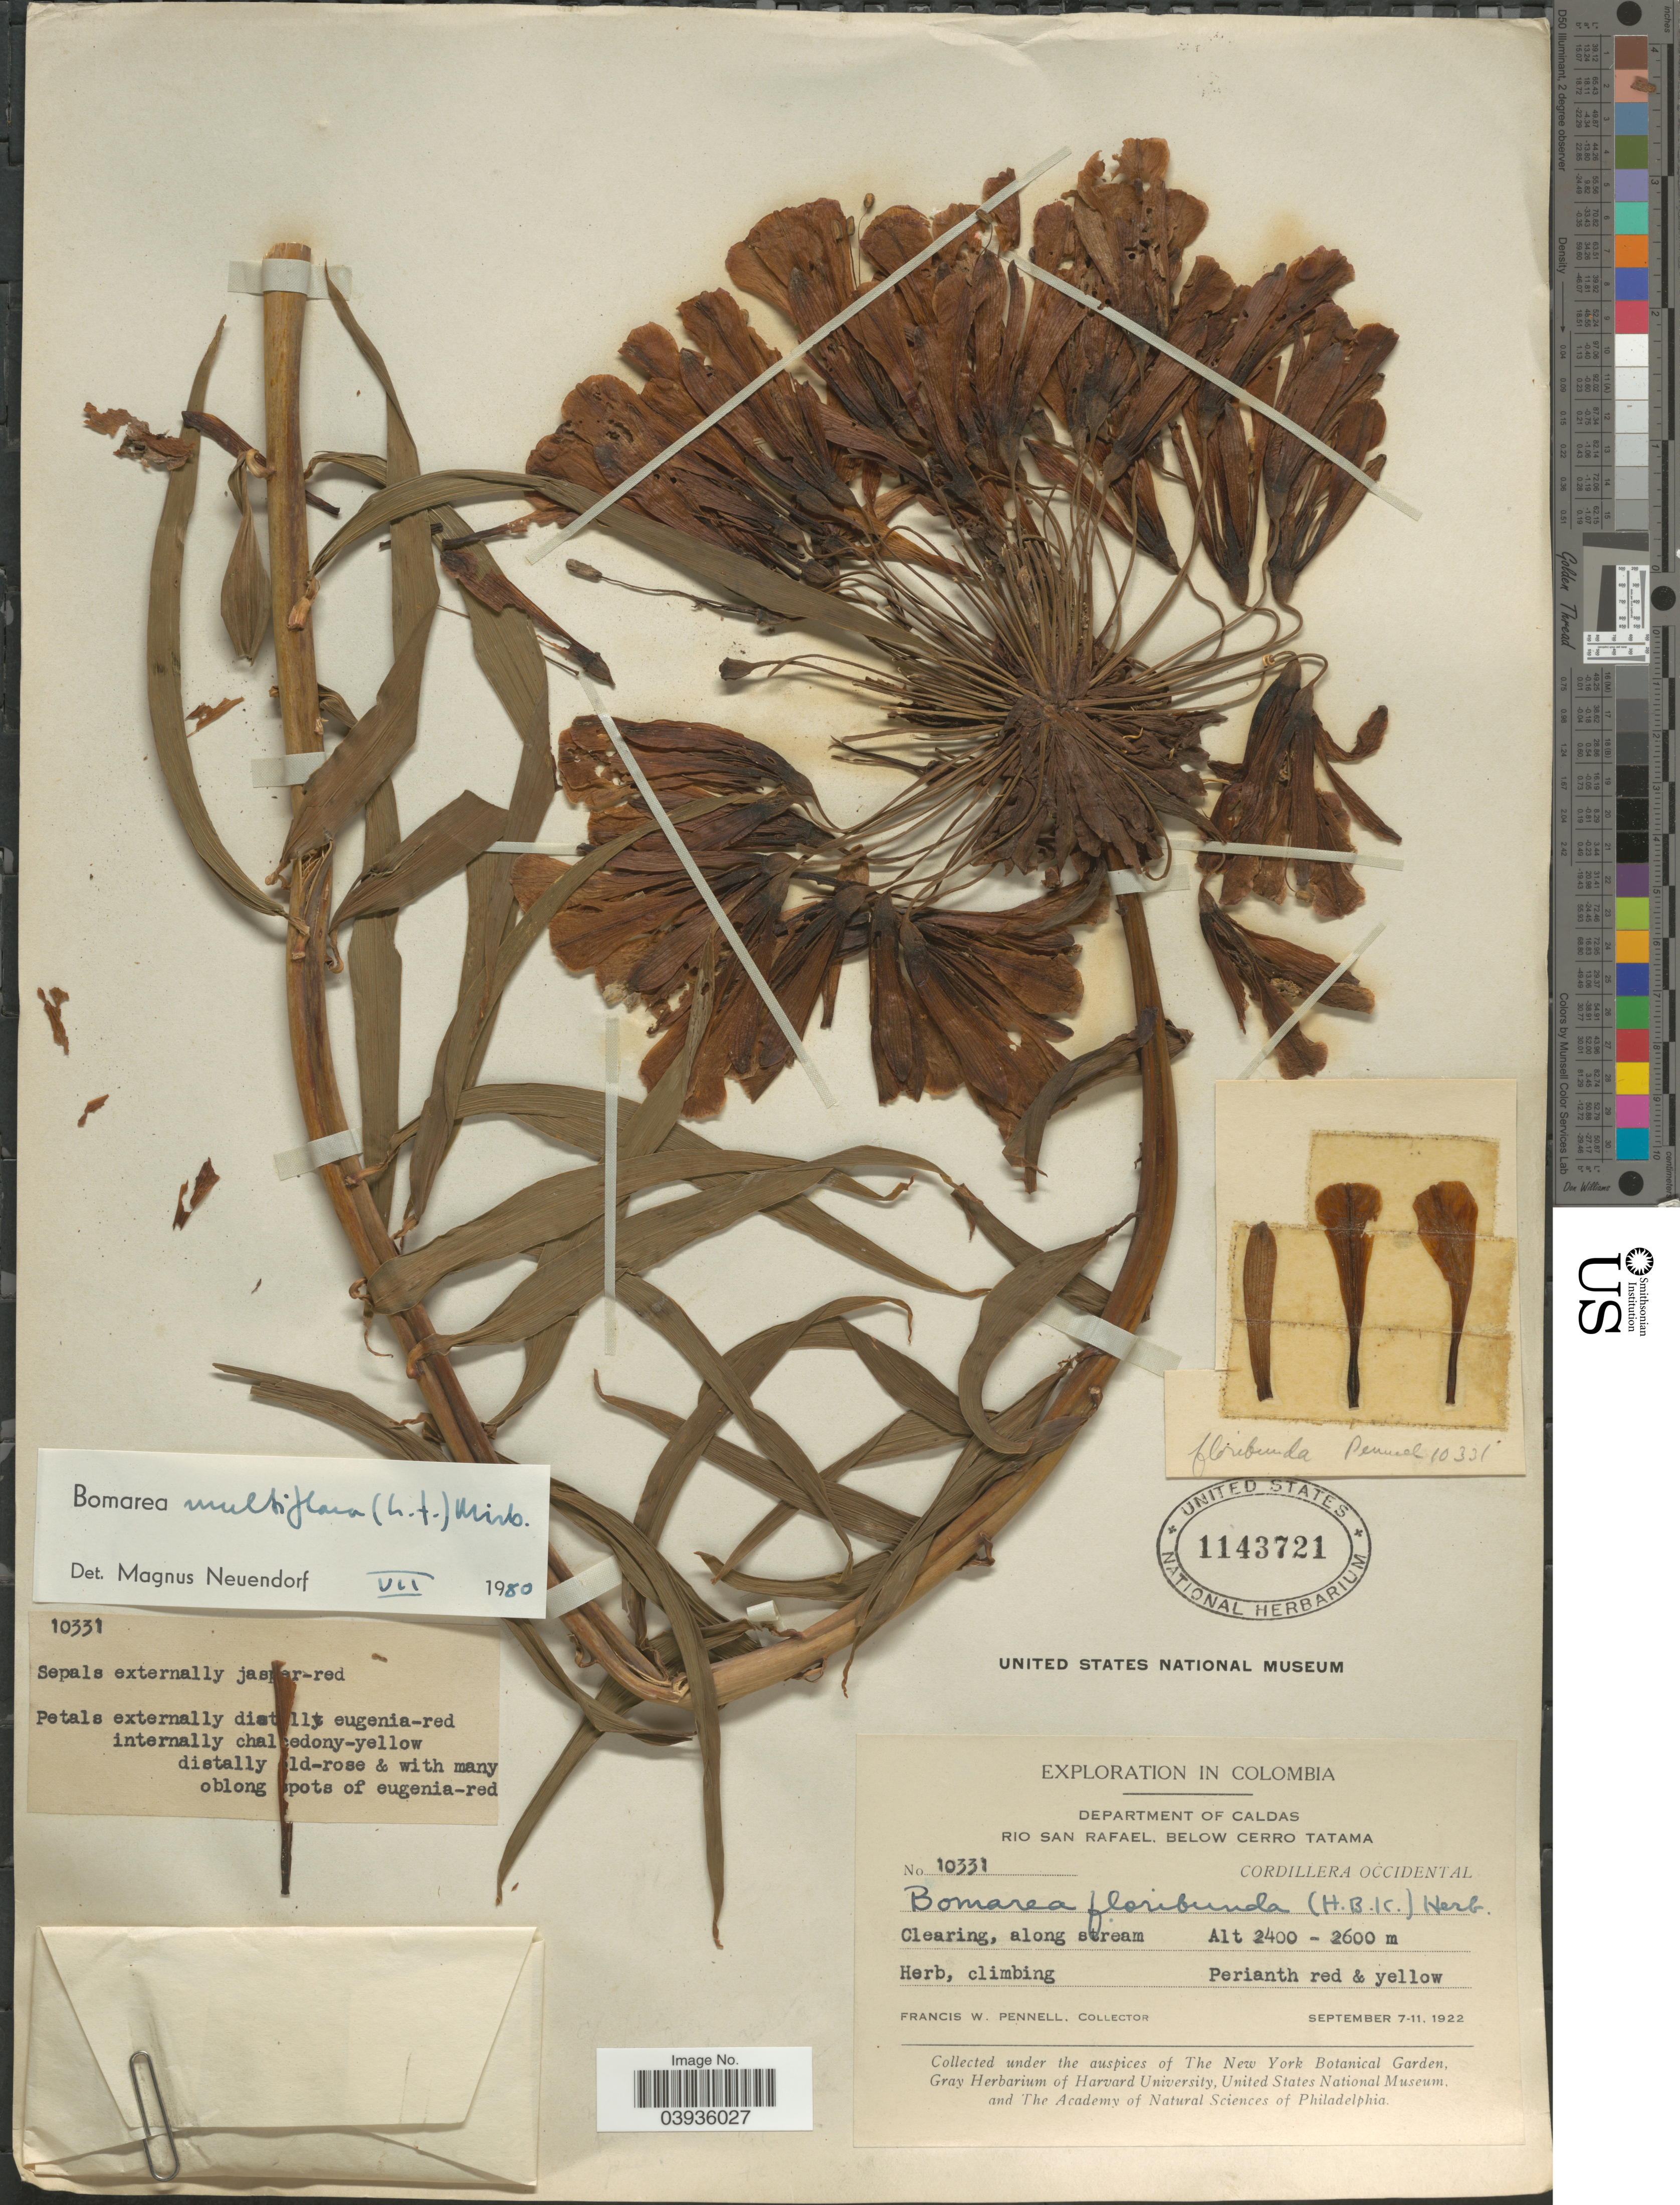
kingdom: Plantae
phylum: Tracheophyta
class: Liliopsida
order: Liliales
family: Alstroemeriaceae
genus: Bomarea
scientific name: Bomarea multiflora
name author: (L. f.) Mirb.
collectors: F. W. Pennell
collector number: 10331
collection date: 1922-09-07/1922-09-11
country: Colombia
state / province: Caldas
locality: Department of Caldas. Rio San Rafael , below Cerro Tatama. Cordillera Occidental. Clearing, along stream.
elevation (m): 2400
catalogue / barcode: US 1143721